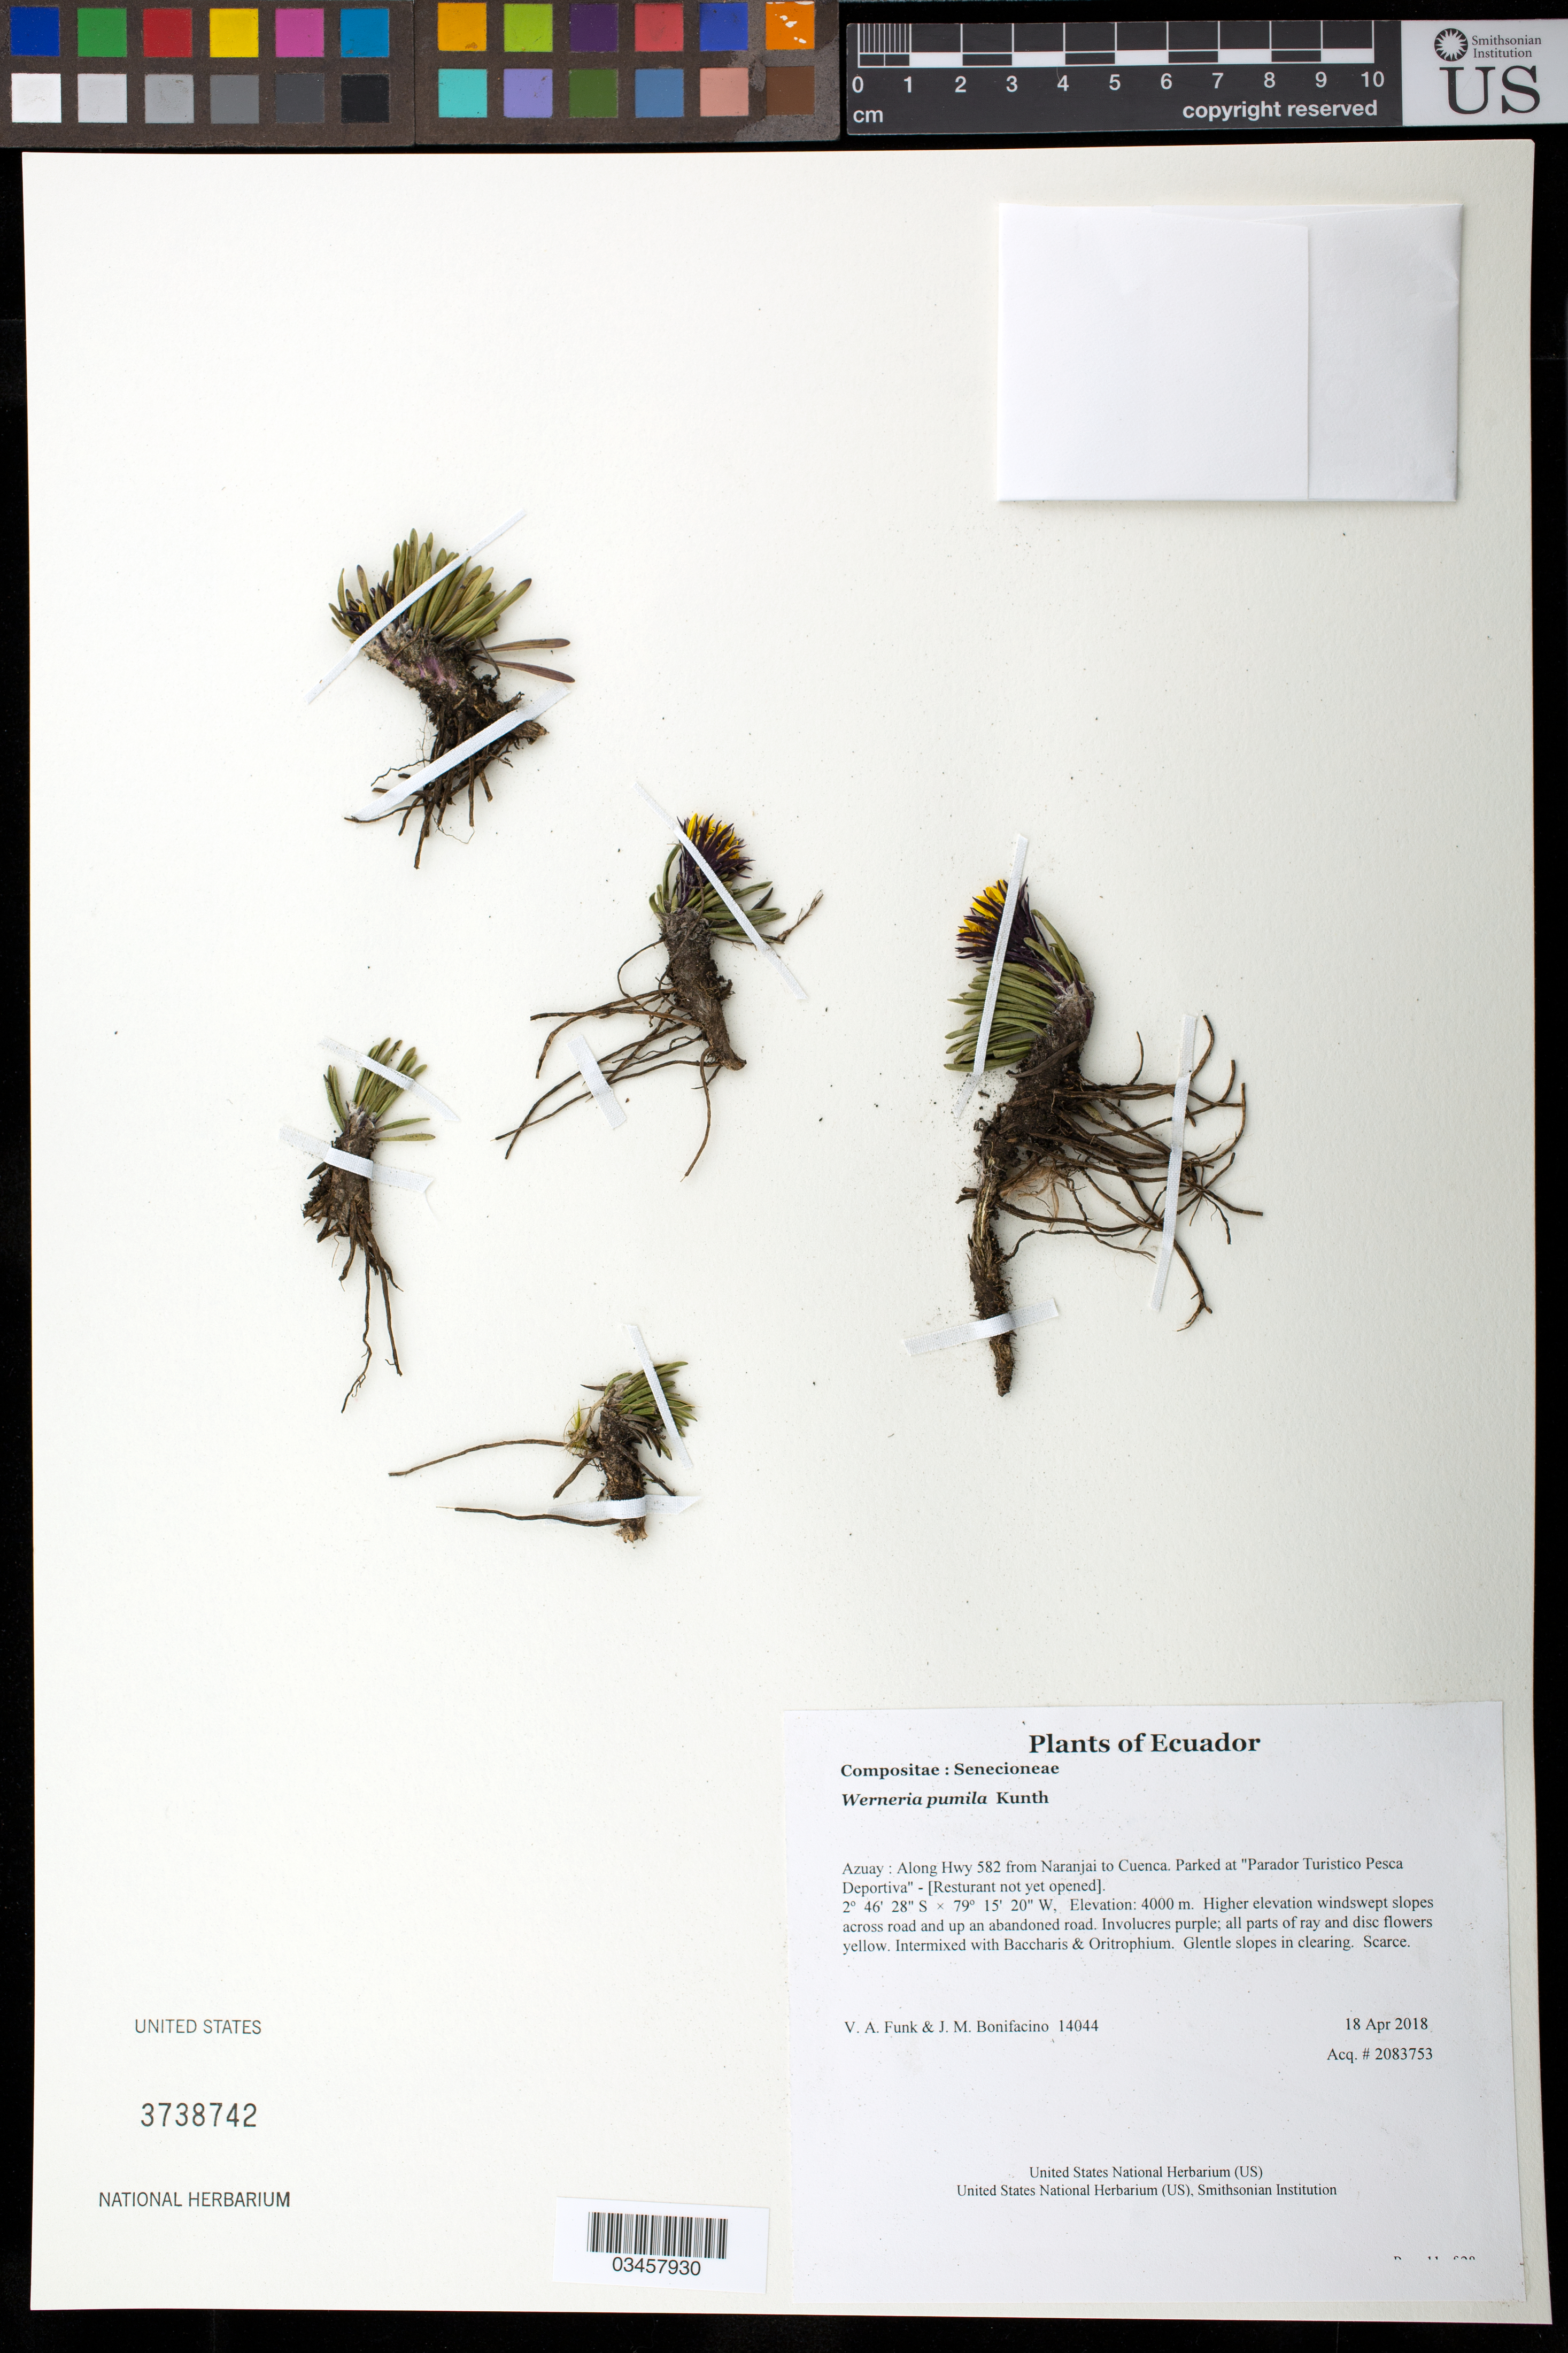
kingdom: Plantae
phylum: Tracheophyta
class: Magnoliopsida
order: Asterales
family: Asteraceae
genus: Werneria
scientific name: Werneria pumila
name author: Kunth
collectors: V. Funk & M. Bonifacino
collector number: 14044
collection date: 2018-04-18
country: Ecuador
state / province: Azuay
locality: Along Hwy 582 from Naranjai to Cuenca. Parked at "Parador Turistico Pesca Deportiva" - [Resturant not yet opened]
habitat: Higher elevation windswept slopes across road and up an abandoned road.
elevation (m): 4000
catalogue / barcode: US 3738742